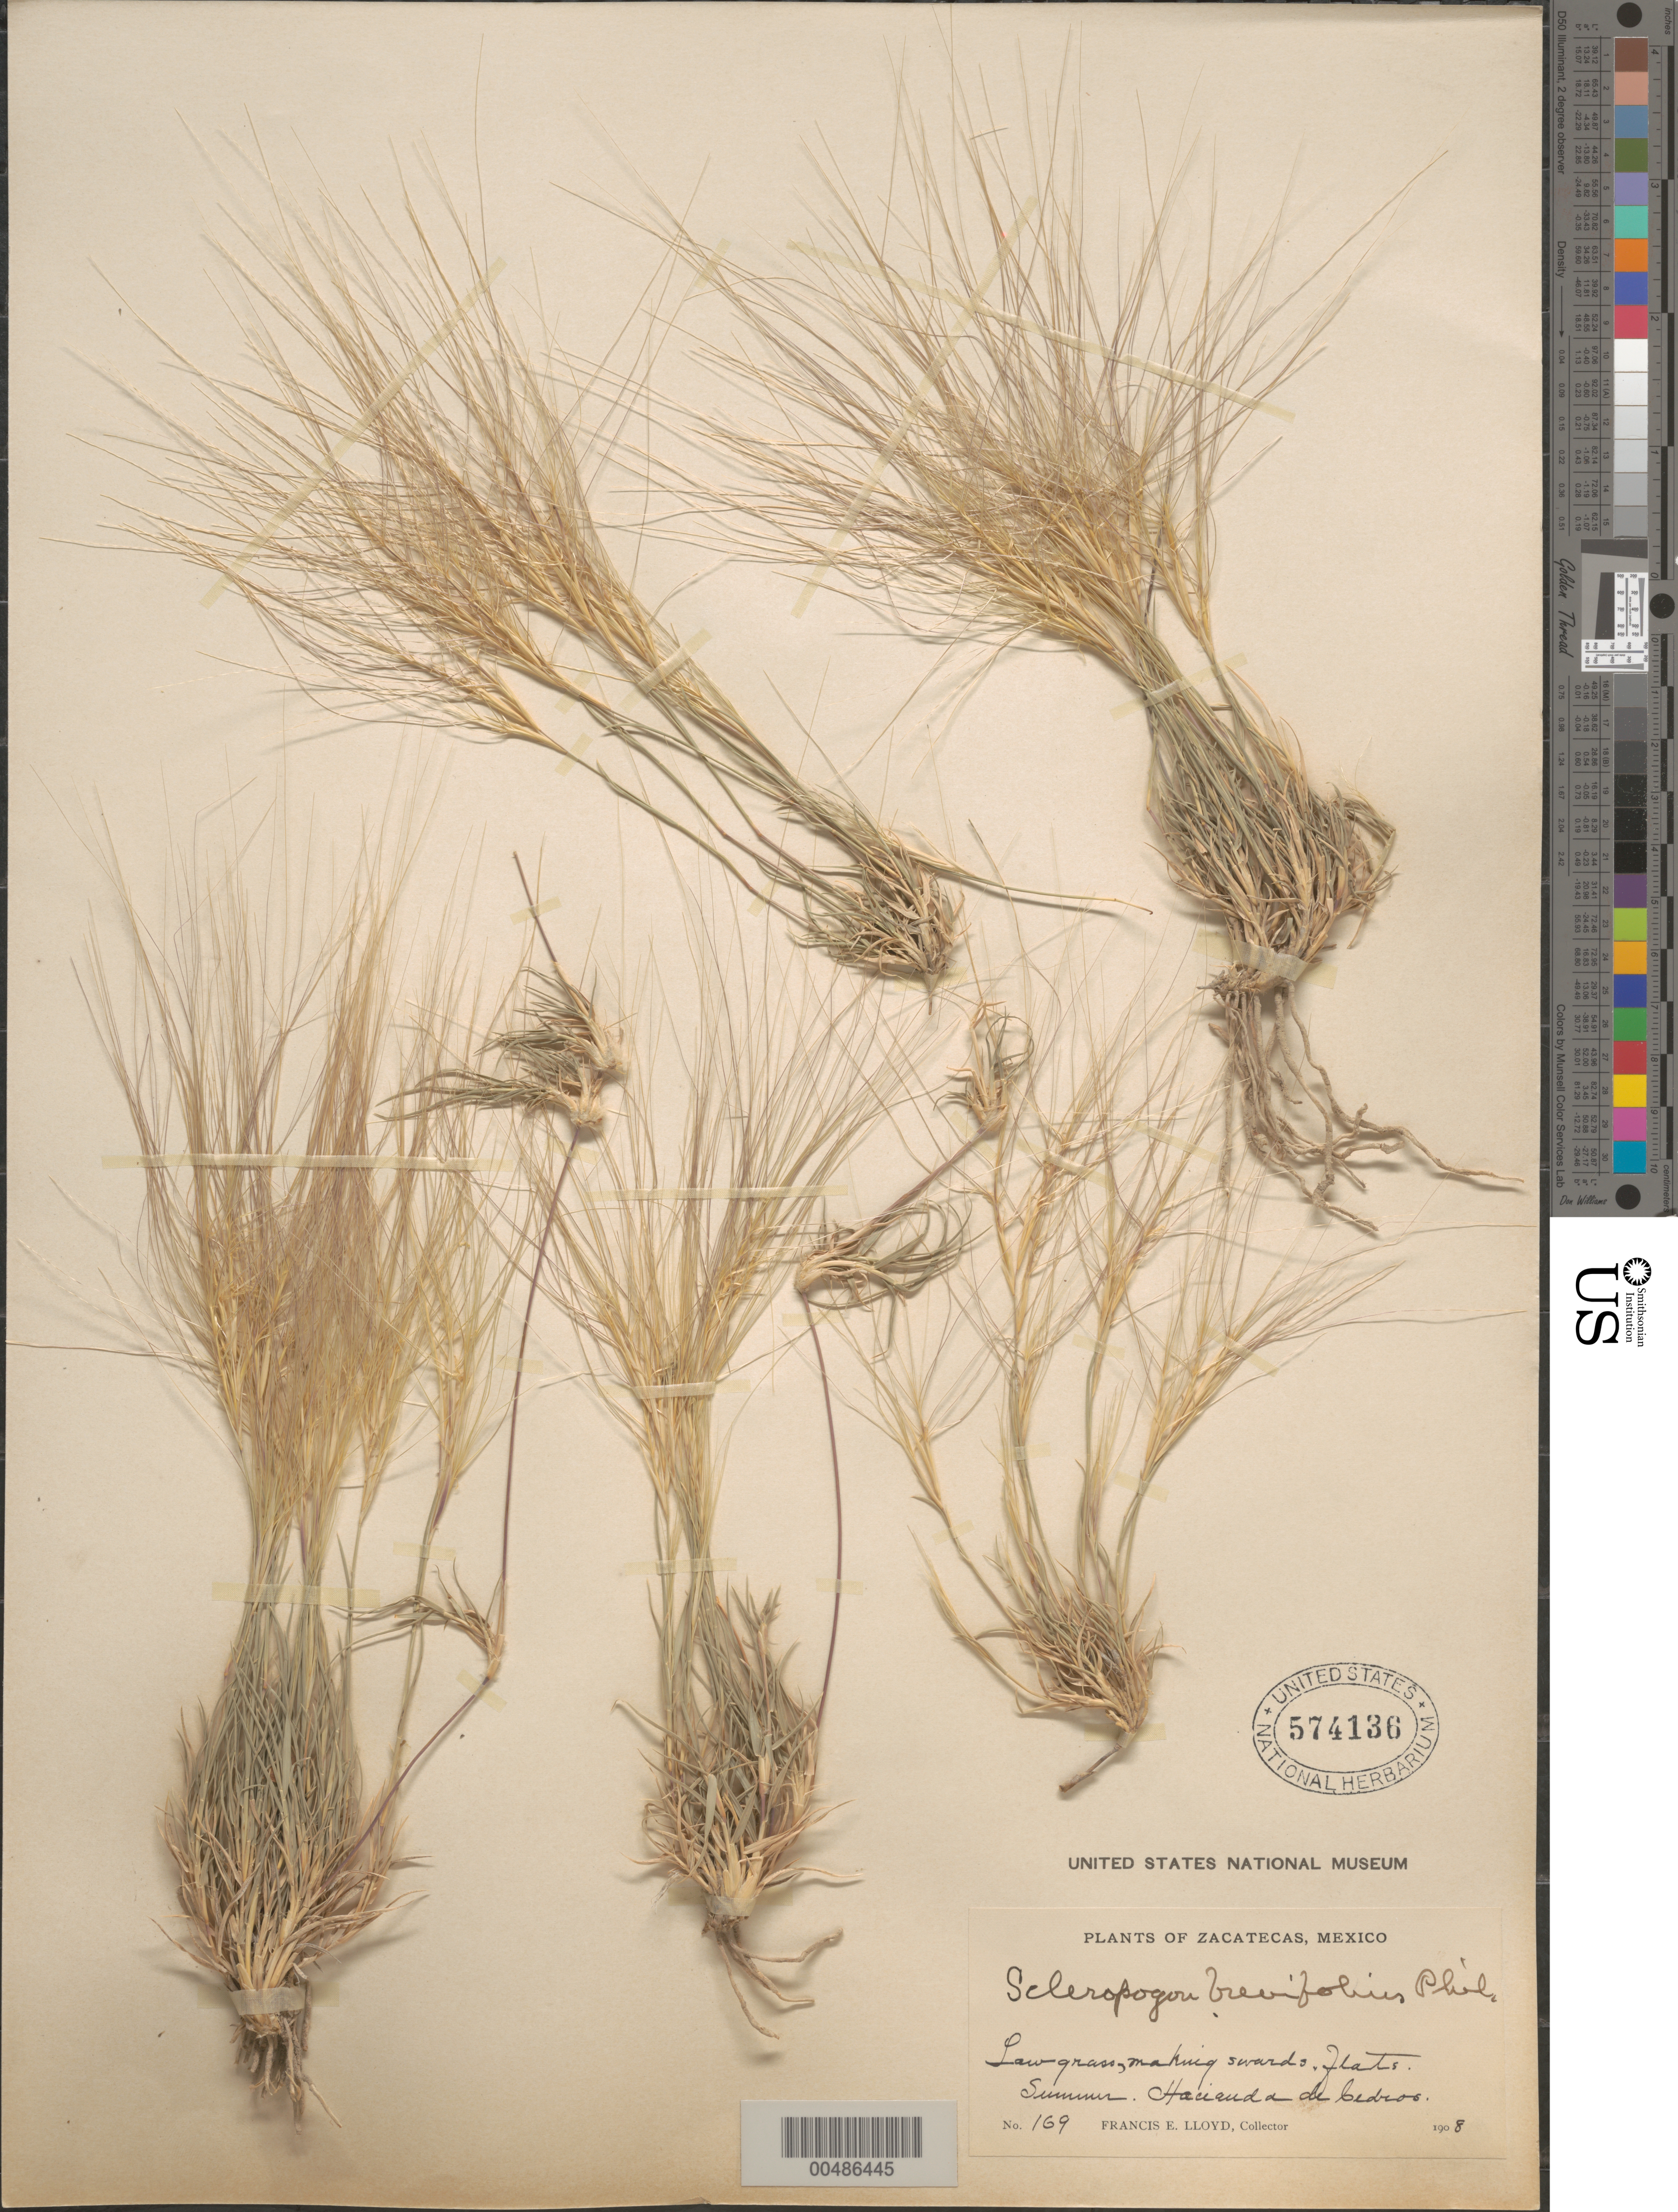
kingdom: Plantae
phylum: Tracheophyta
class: Liliopsida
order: Poales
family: Poaceae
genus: Scleropogon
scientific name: Scleropogon brevifolius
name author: Phil.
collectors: F. E. Lloyd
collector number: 169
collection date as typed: Sum 1908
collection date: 1908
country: Mexico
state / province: Zacatecas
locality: Hacienda de Cedros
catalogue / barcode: US 574136